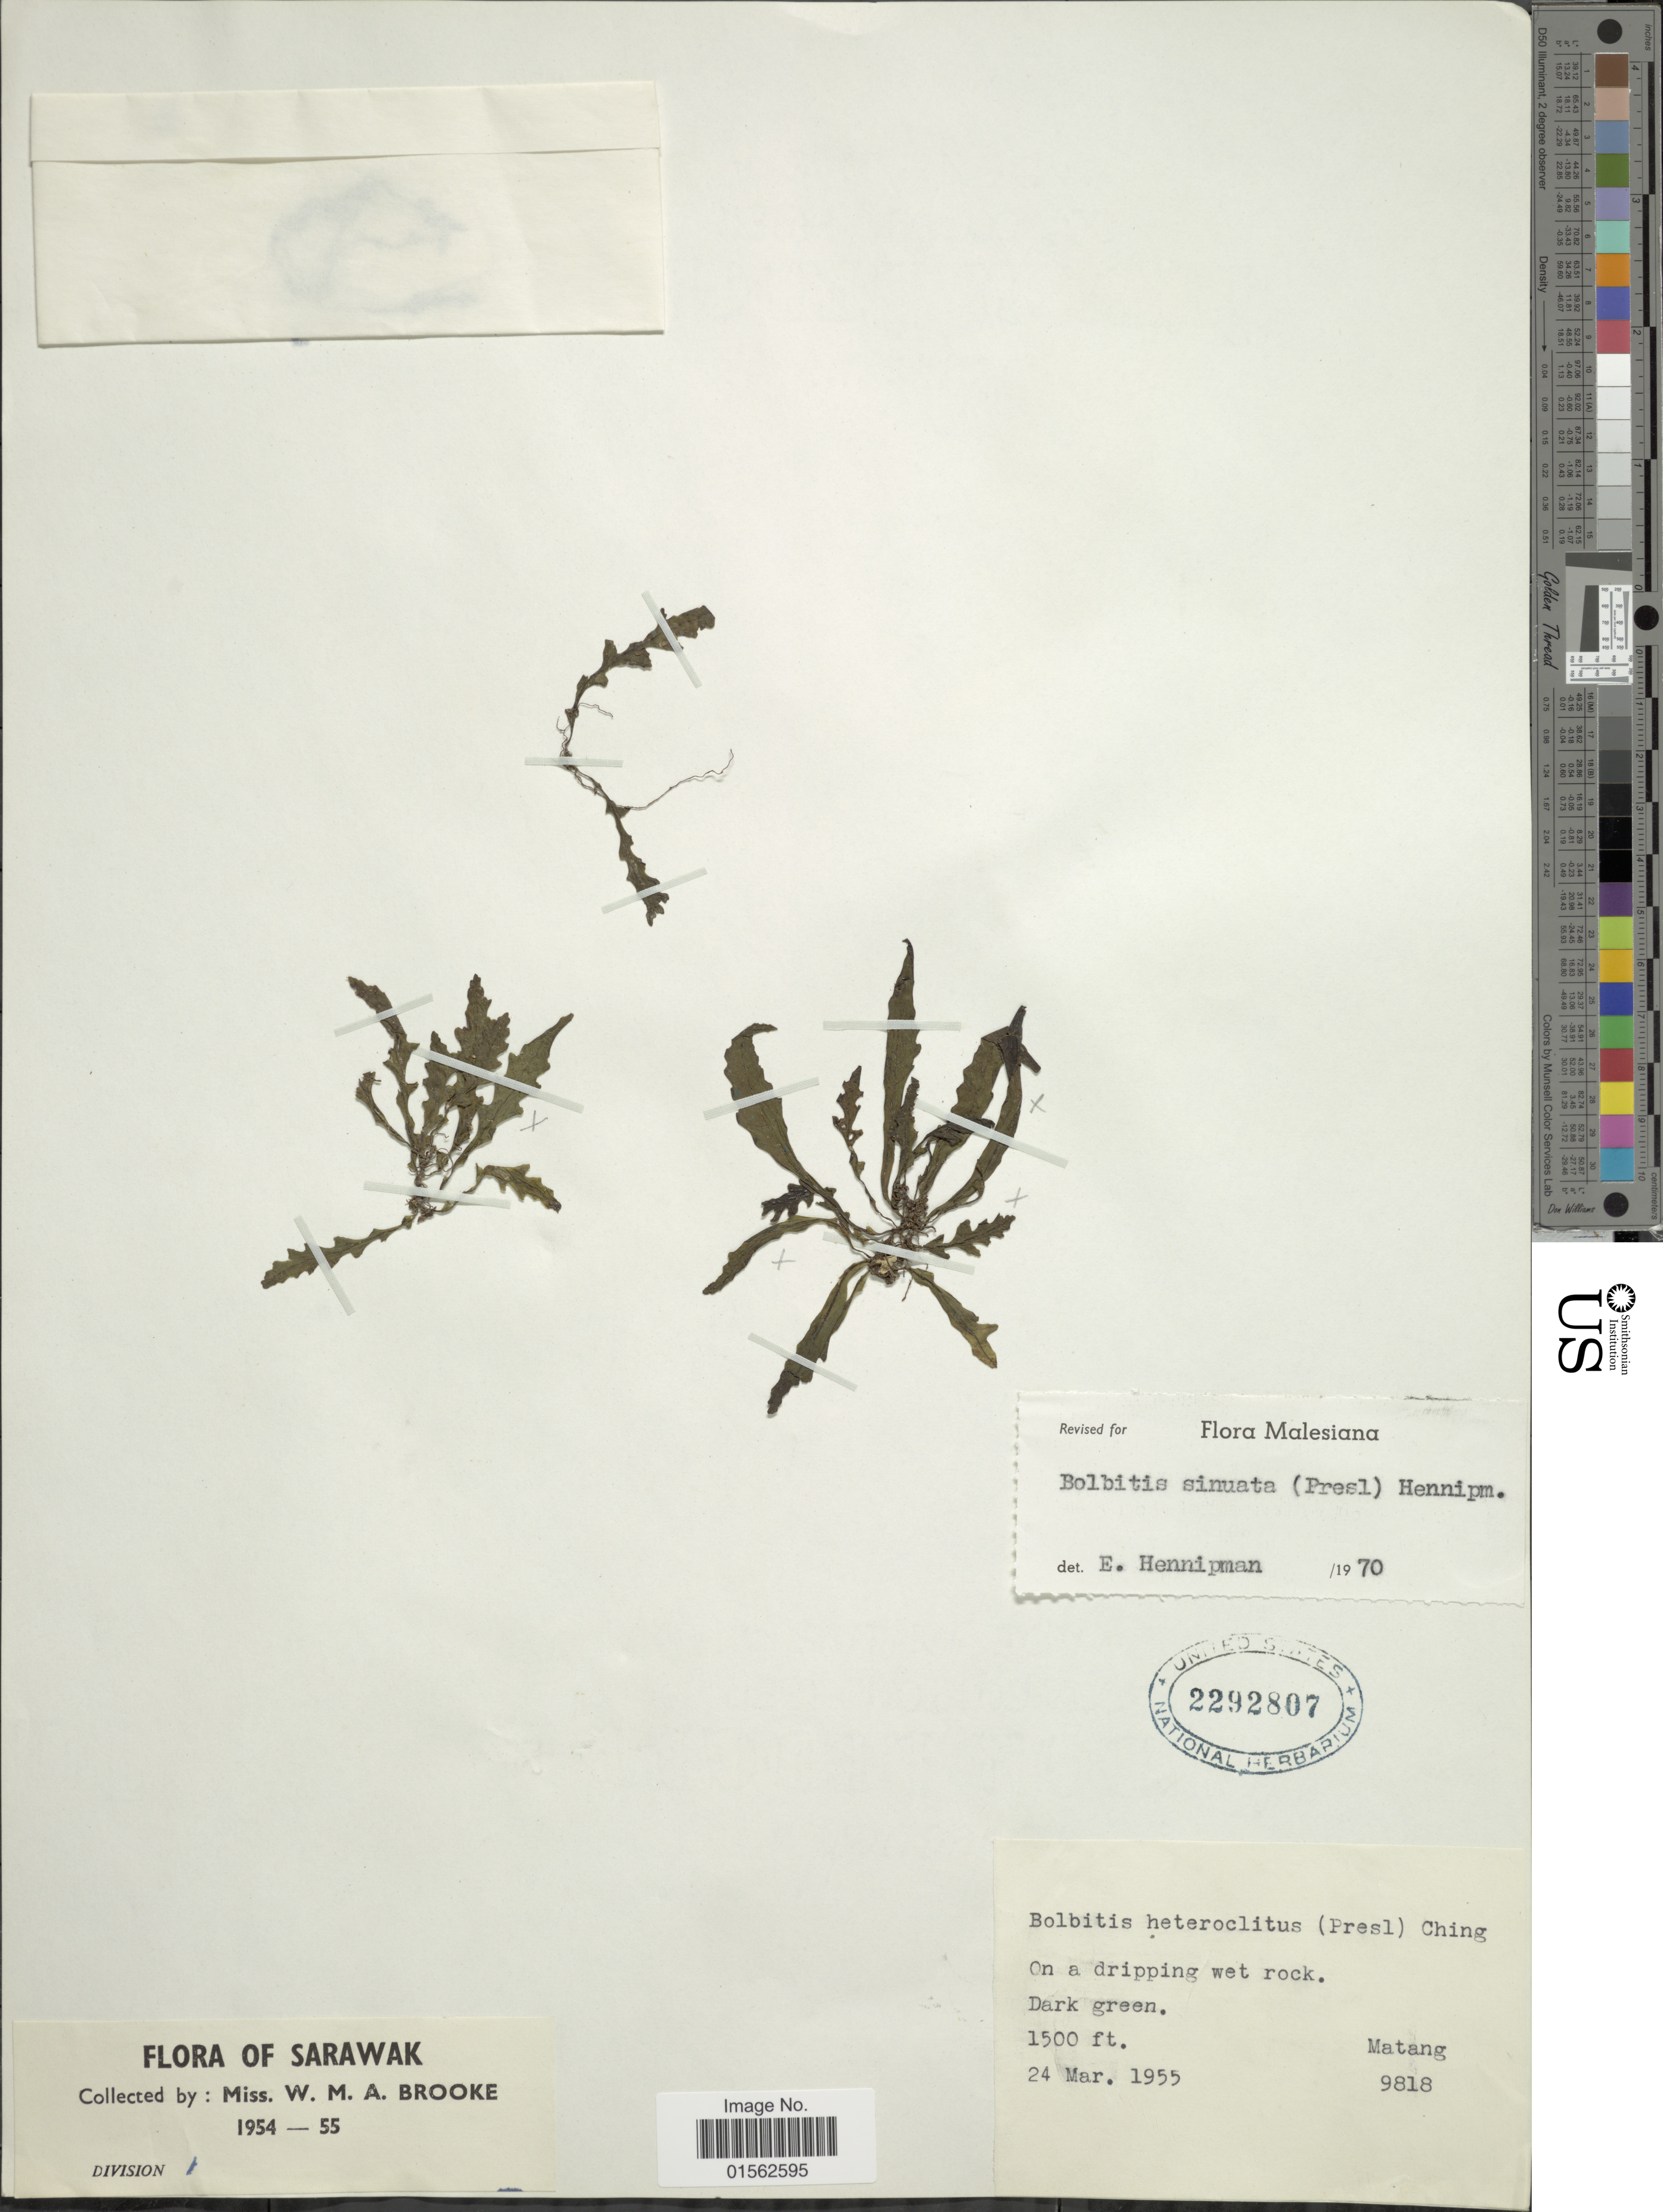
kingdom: Plantae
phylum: Tracheophyta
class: Polypodiopsida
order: Polypodiales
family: Dryopteridaceae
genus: Bolbitis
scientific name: Bolbitis sinuata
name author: (C. Presl) Hennipman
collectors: W. Brooke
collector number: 9818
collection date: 1954/1955-03-24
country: Malaysia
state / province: Sarawak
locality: Matang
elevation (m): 457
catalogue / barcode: US 2292807